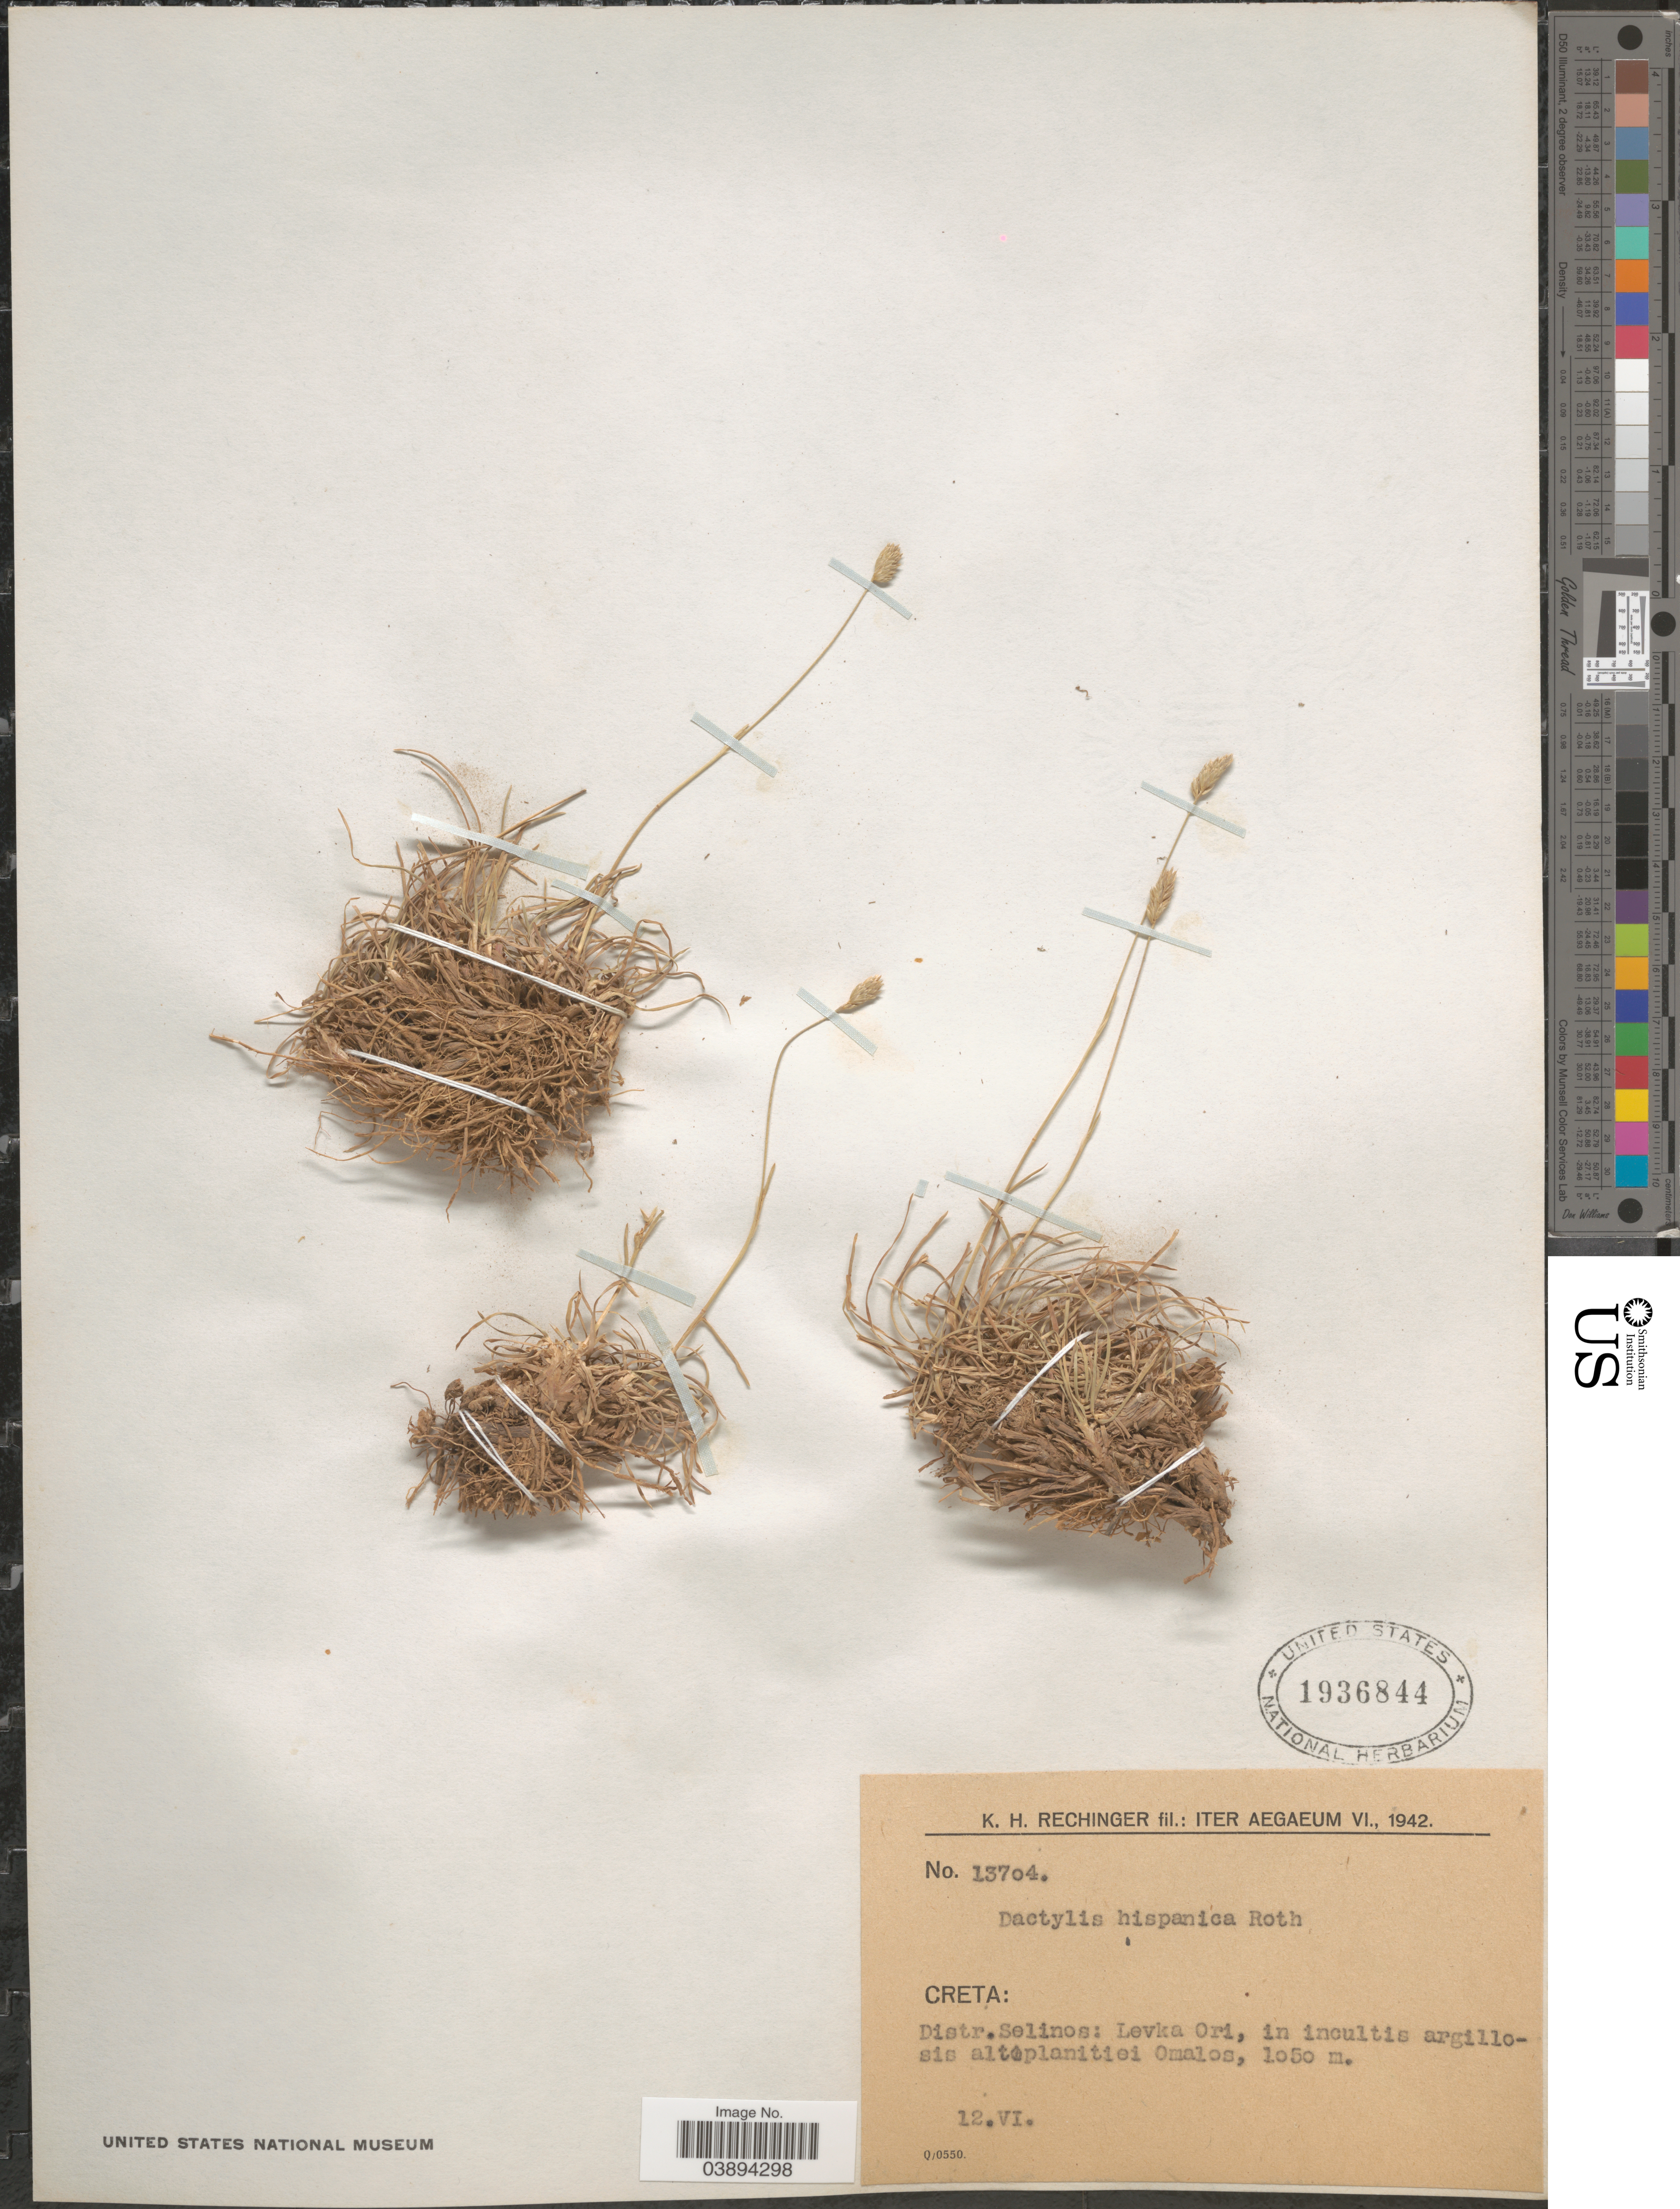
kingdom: Plantae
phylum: Tracheophyta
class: Liliopsida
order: Poales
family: Poaceae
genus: Dactylis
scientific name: Dactylis glomerata subsp. hispanica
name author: (Roth) Nyman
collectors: K. H. Rechinger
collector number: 13705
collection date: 1942-06-12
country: Greece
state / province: Crete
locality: Creta: Distr.Selinos: Levka Ori, in incultis argillosis altøplanitiei Omalos.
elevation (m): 1050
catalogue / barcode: US 1936844